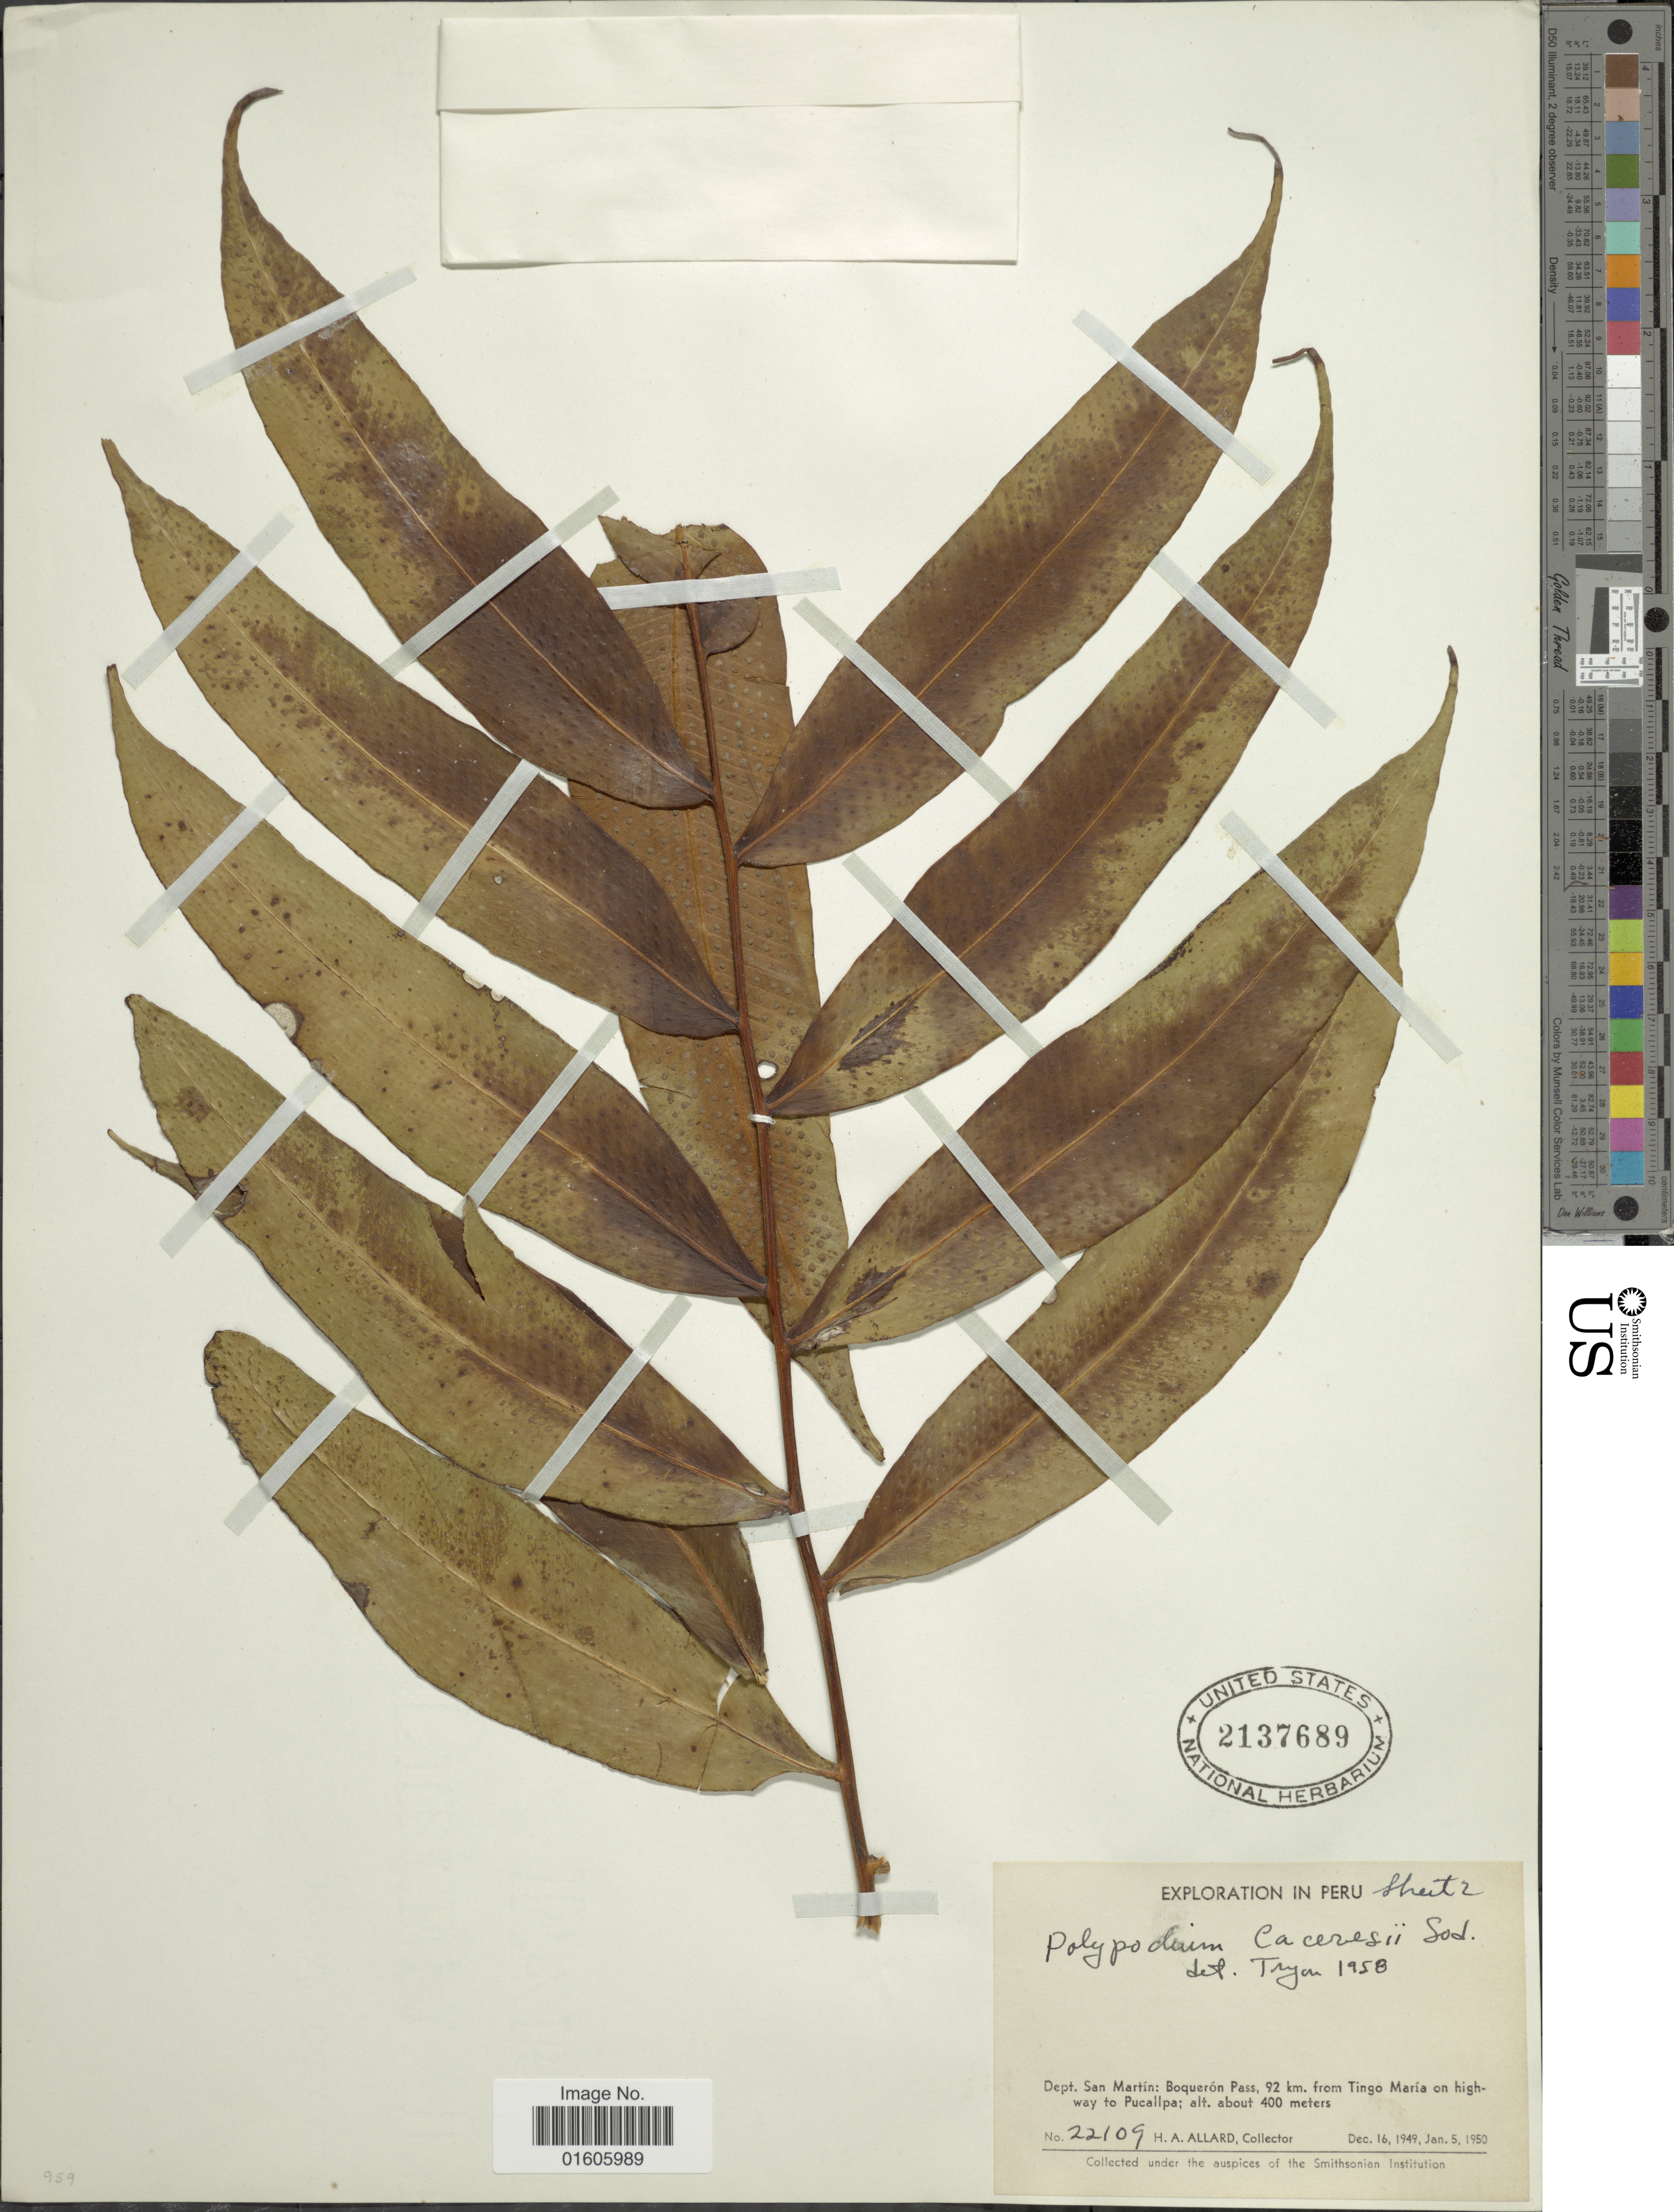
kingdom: Plantae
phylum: Tracheophyta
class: Polypodiopsida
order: Polypodiales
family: Polypodiaceae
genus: Serpocaulon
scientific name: Serpocaulon caceresii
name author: A.R. Sm.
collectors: H. A. Allard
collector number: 22109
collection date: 1949-12-16/1950-01-05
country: Peru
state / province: San Martín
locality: Dept. San Martín: Boquerón Pass, 92 km. from Tingo María on high-way to Pucallpa.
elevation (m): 400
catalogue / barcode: US 2137689